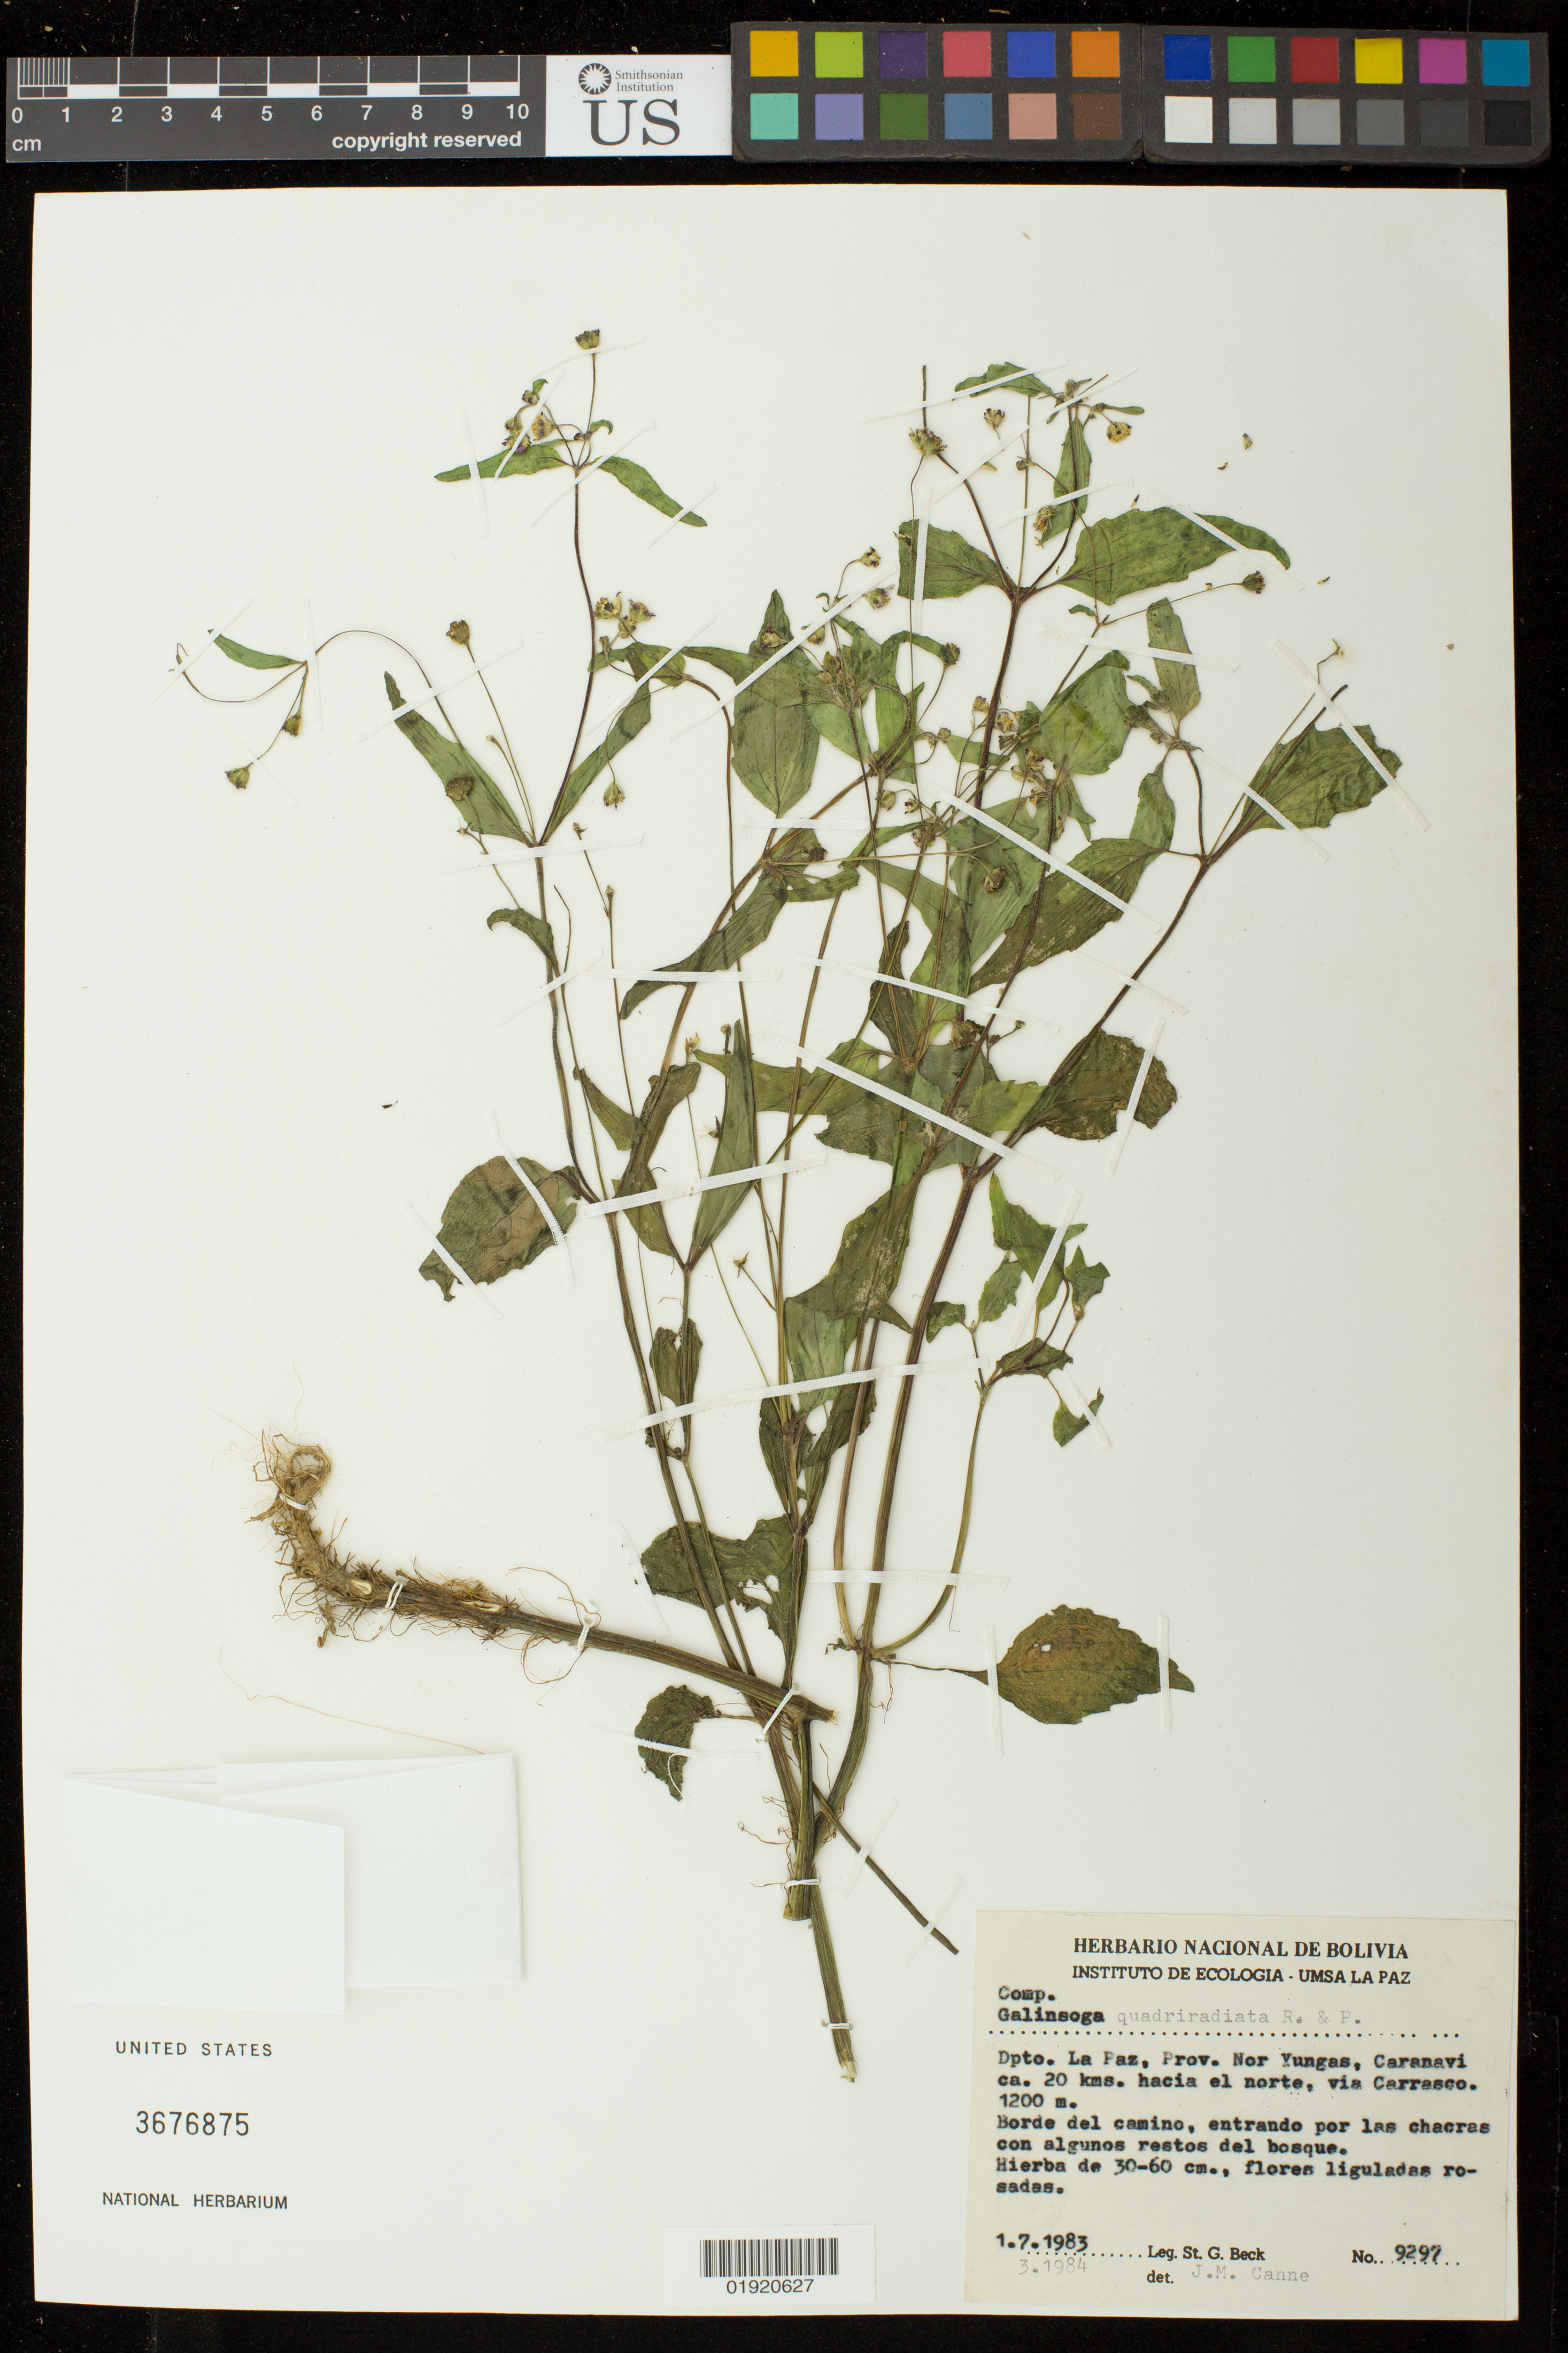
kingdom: Plantae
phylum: Tracheophyta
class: Magnoliopsida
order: Asterales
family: Asteraceae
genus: Galinsoga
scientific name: Galinsoga quadriradiata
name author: Ruiz & Pav.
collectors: S. Beck & J. M. Canne-Hilliker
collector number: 9297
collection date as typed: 1.7.1983 - 3.1984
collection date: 1983-07-01/1984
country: Bolivia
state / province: La Paz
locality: Depto. La Paz, Prov. Nor Yungas, Caranavica. 20 kms. hacia el norte, via Carrasco.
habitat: Borde del camino, entrando por las chacras con algunos restos del bosque.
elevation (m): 1200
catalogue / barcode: US 3676875